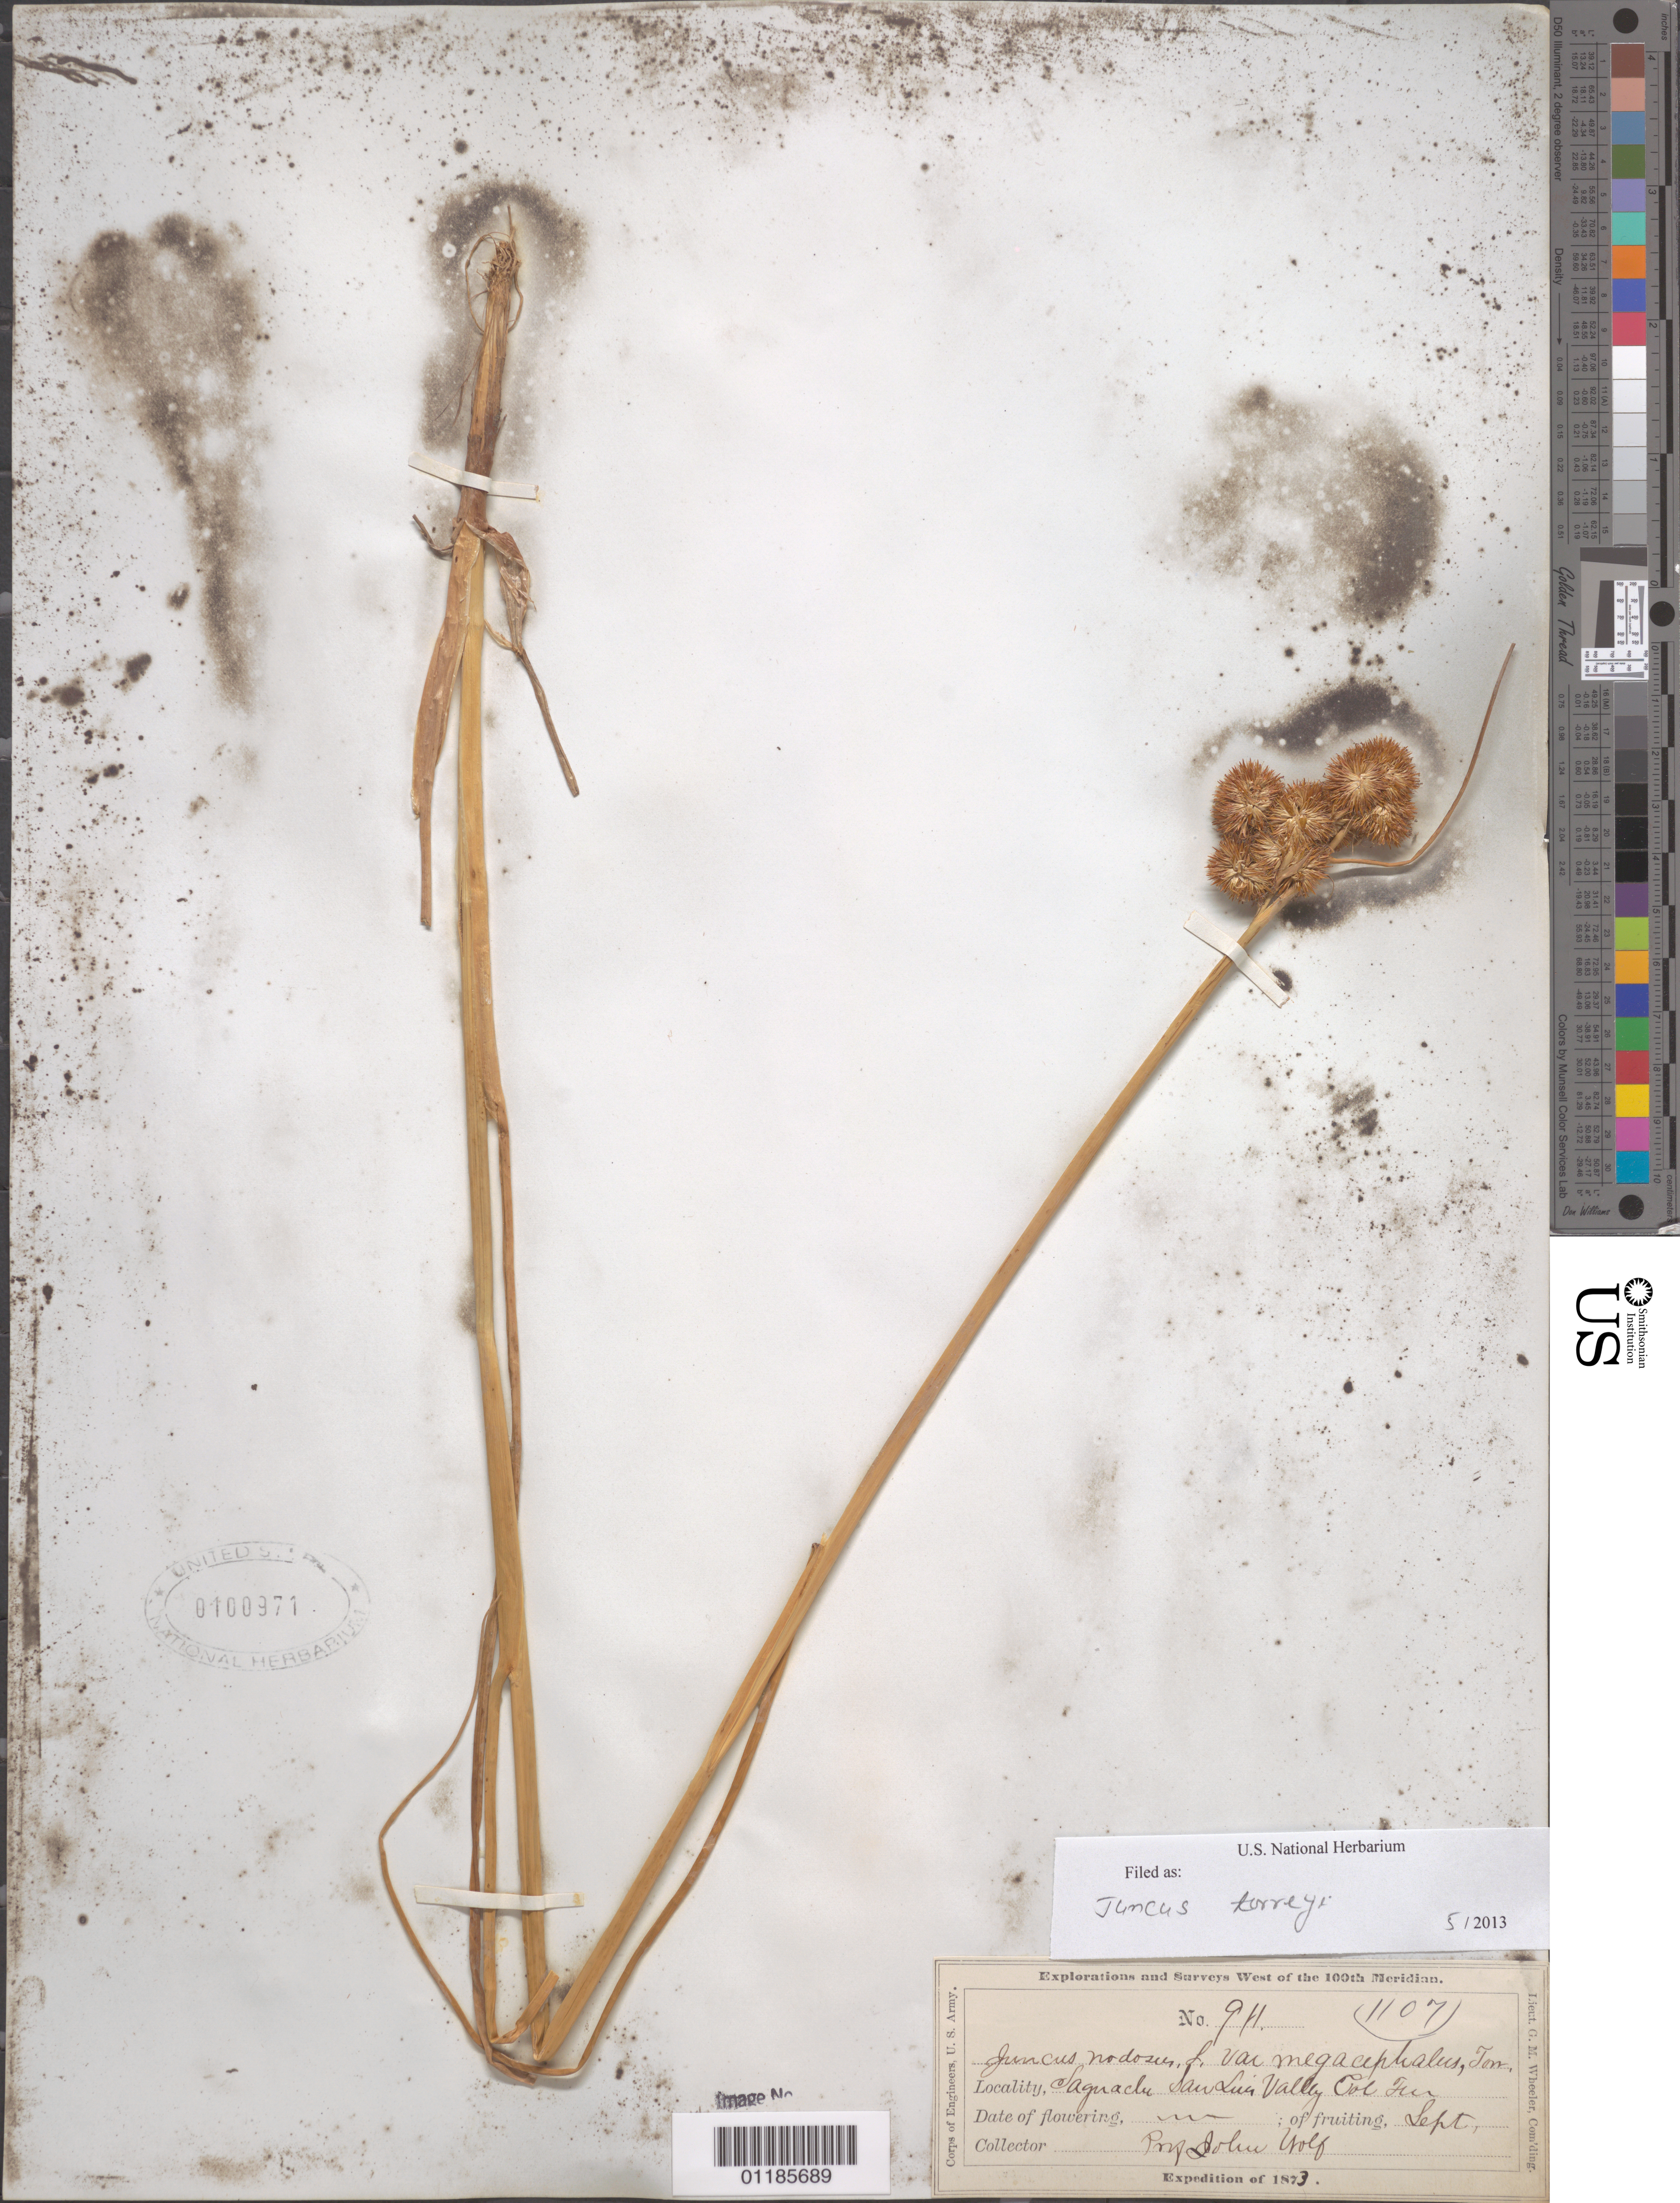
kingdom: Plantae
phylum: Tracheophyta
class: Liliopsida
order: Poales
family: Juncaceae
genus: Juncus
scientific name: Juncus torreyi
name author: Coville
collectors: J. Wolf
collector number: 911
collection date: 1873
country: United States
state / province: Colorado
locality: Saguache, San Luis Valley, Col Ter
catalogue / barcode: US 100971